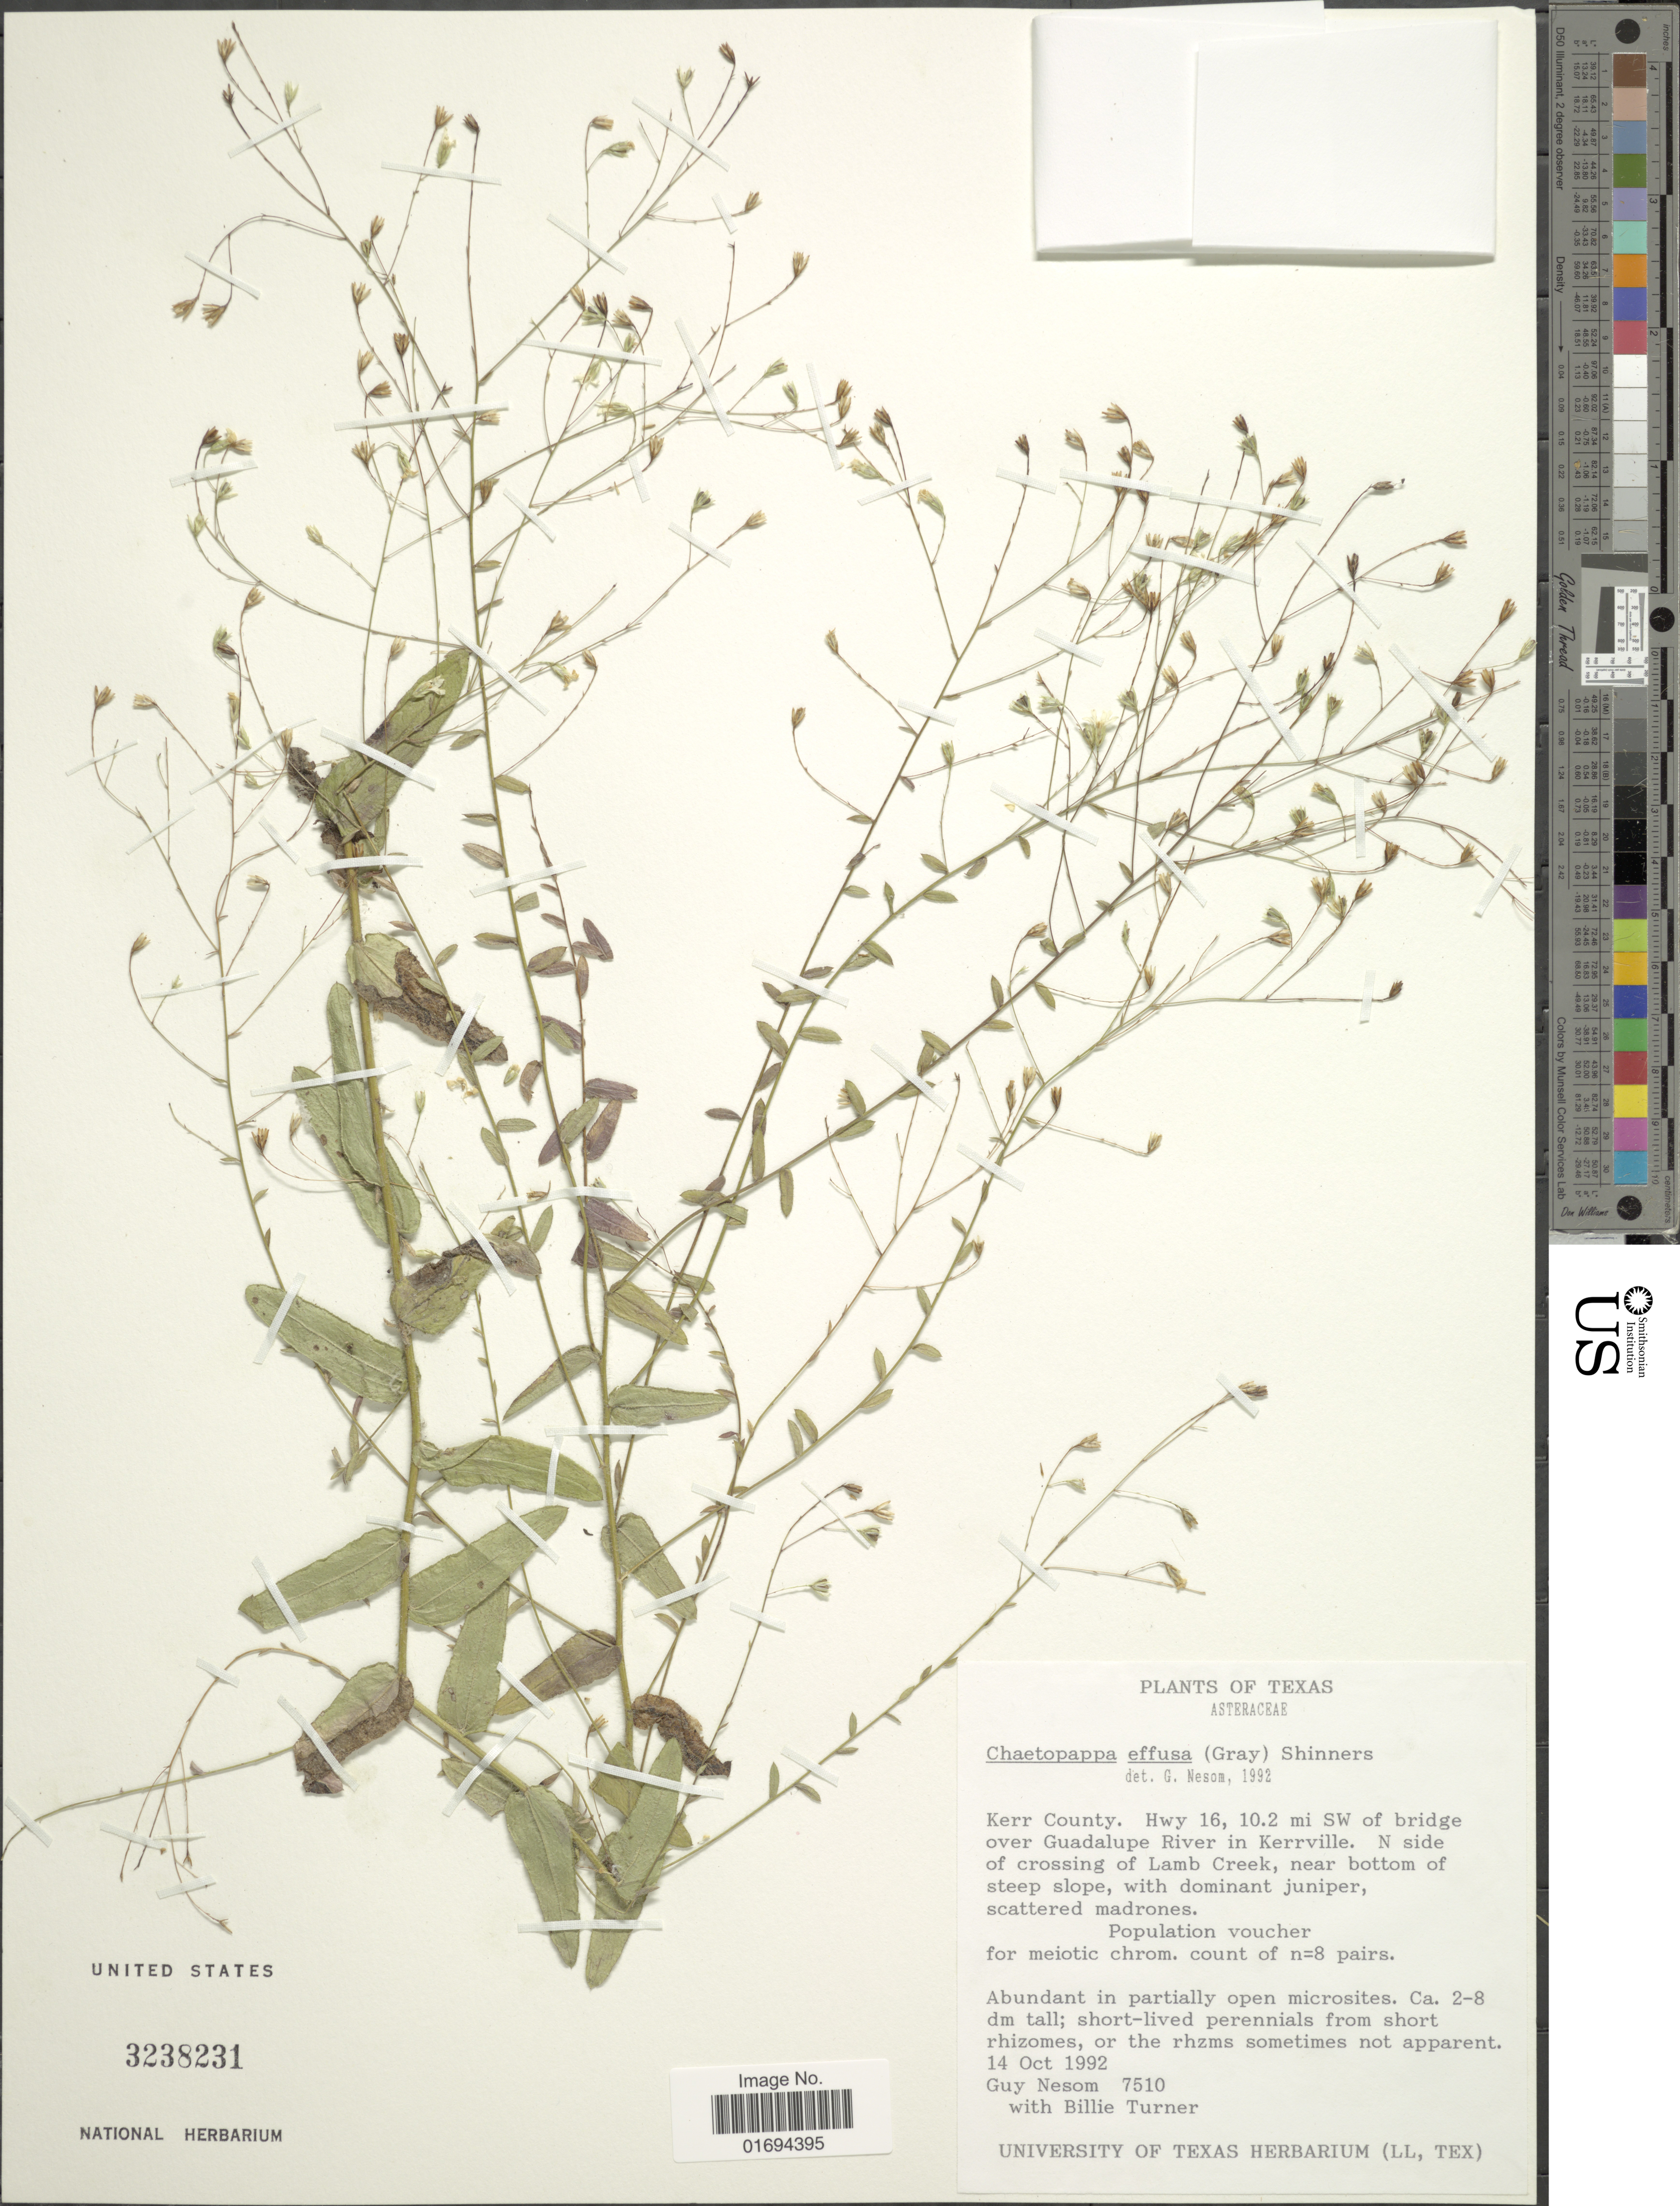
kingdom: Plantae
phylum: Tracheophyta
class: Magnoliopsida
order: Asterales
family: Asteraceae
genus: Chaetopappa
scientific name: Chaetopappa effusa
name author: (A. Gray) Shinners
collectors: G. Nesom & B. L. Turner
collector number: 7510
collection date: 1992-10-14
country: United States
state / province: Texas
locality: Kerr County, Hwy 16, 10.2 mi SW of bridge over Guadalupe River in Kerrville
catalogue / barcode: US 3238231